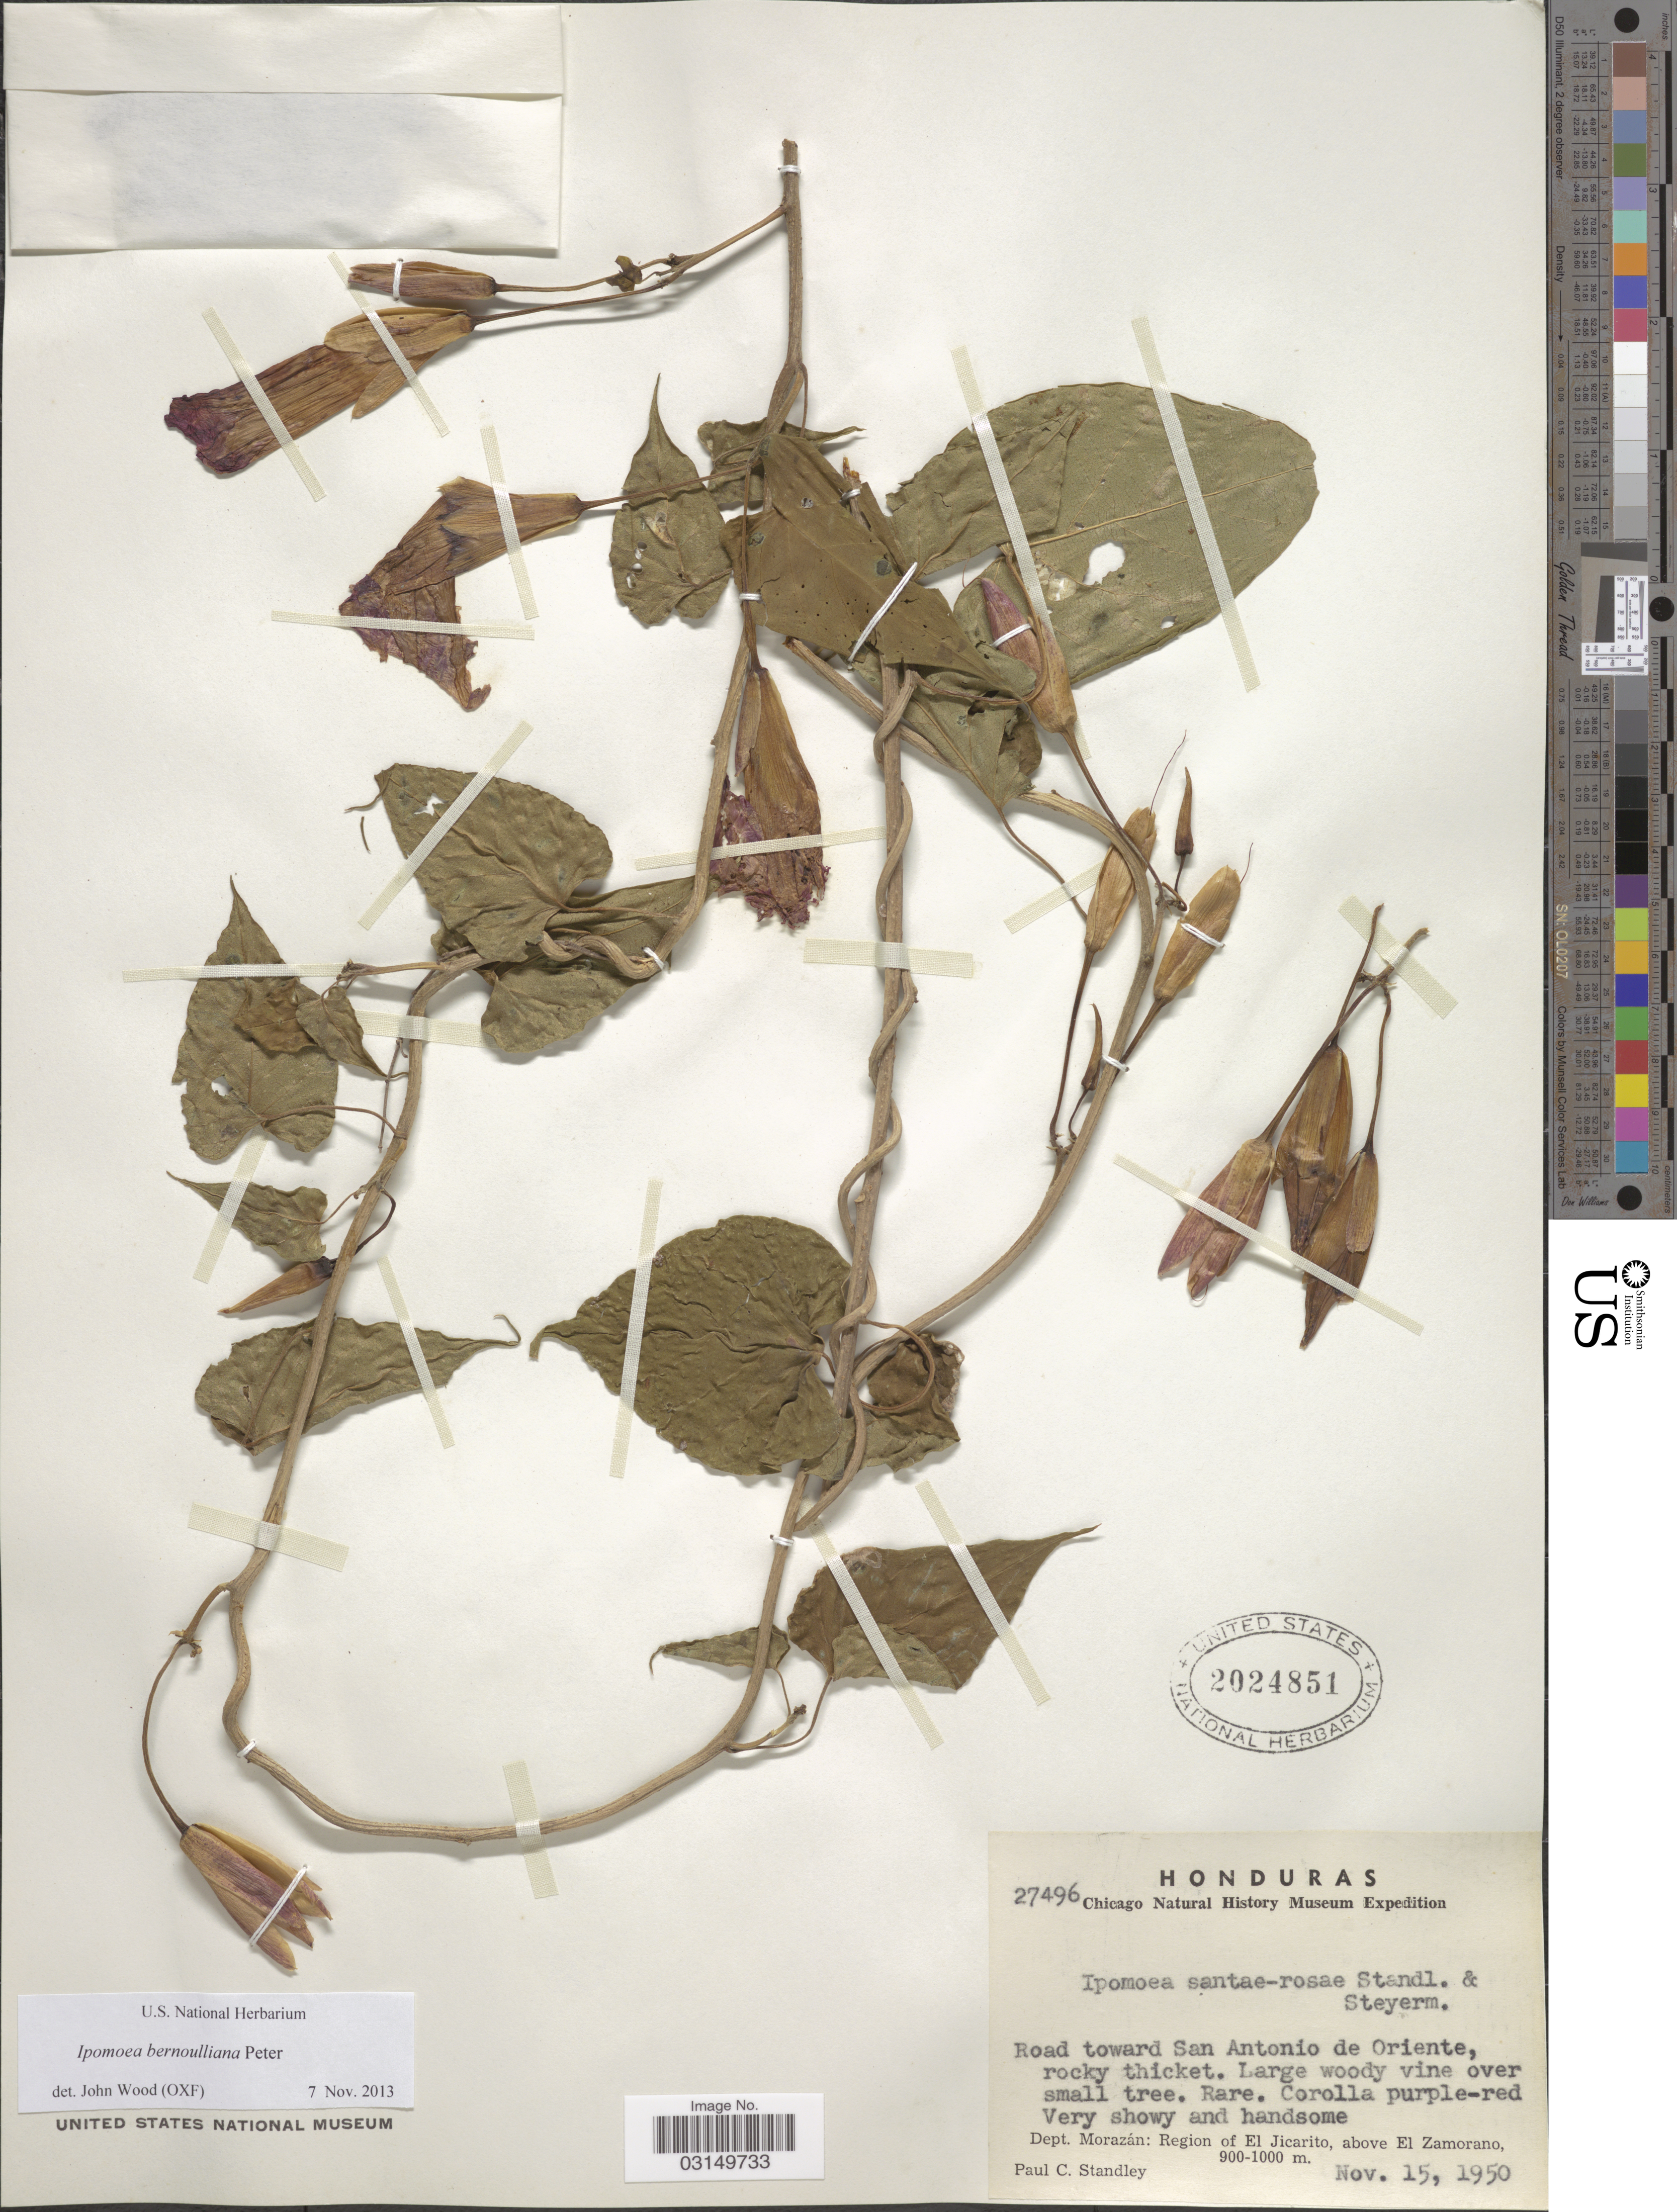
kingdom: Plantae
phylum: Tracheophyta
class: Magnoliopsida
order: Solanales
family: Convolvulaceae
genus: Ipomoea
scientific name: Ipomoea bernoulliana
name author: Peter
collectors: P. C. Standley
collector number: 27496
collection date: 1950-11-15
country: Honduras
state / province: Fco. Morazán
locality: Dept. Morazán: Region of El Jicarito, above El Zamorano. Road toward San Antonio de Oriente.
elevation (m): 900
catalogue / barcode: US 2024851